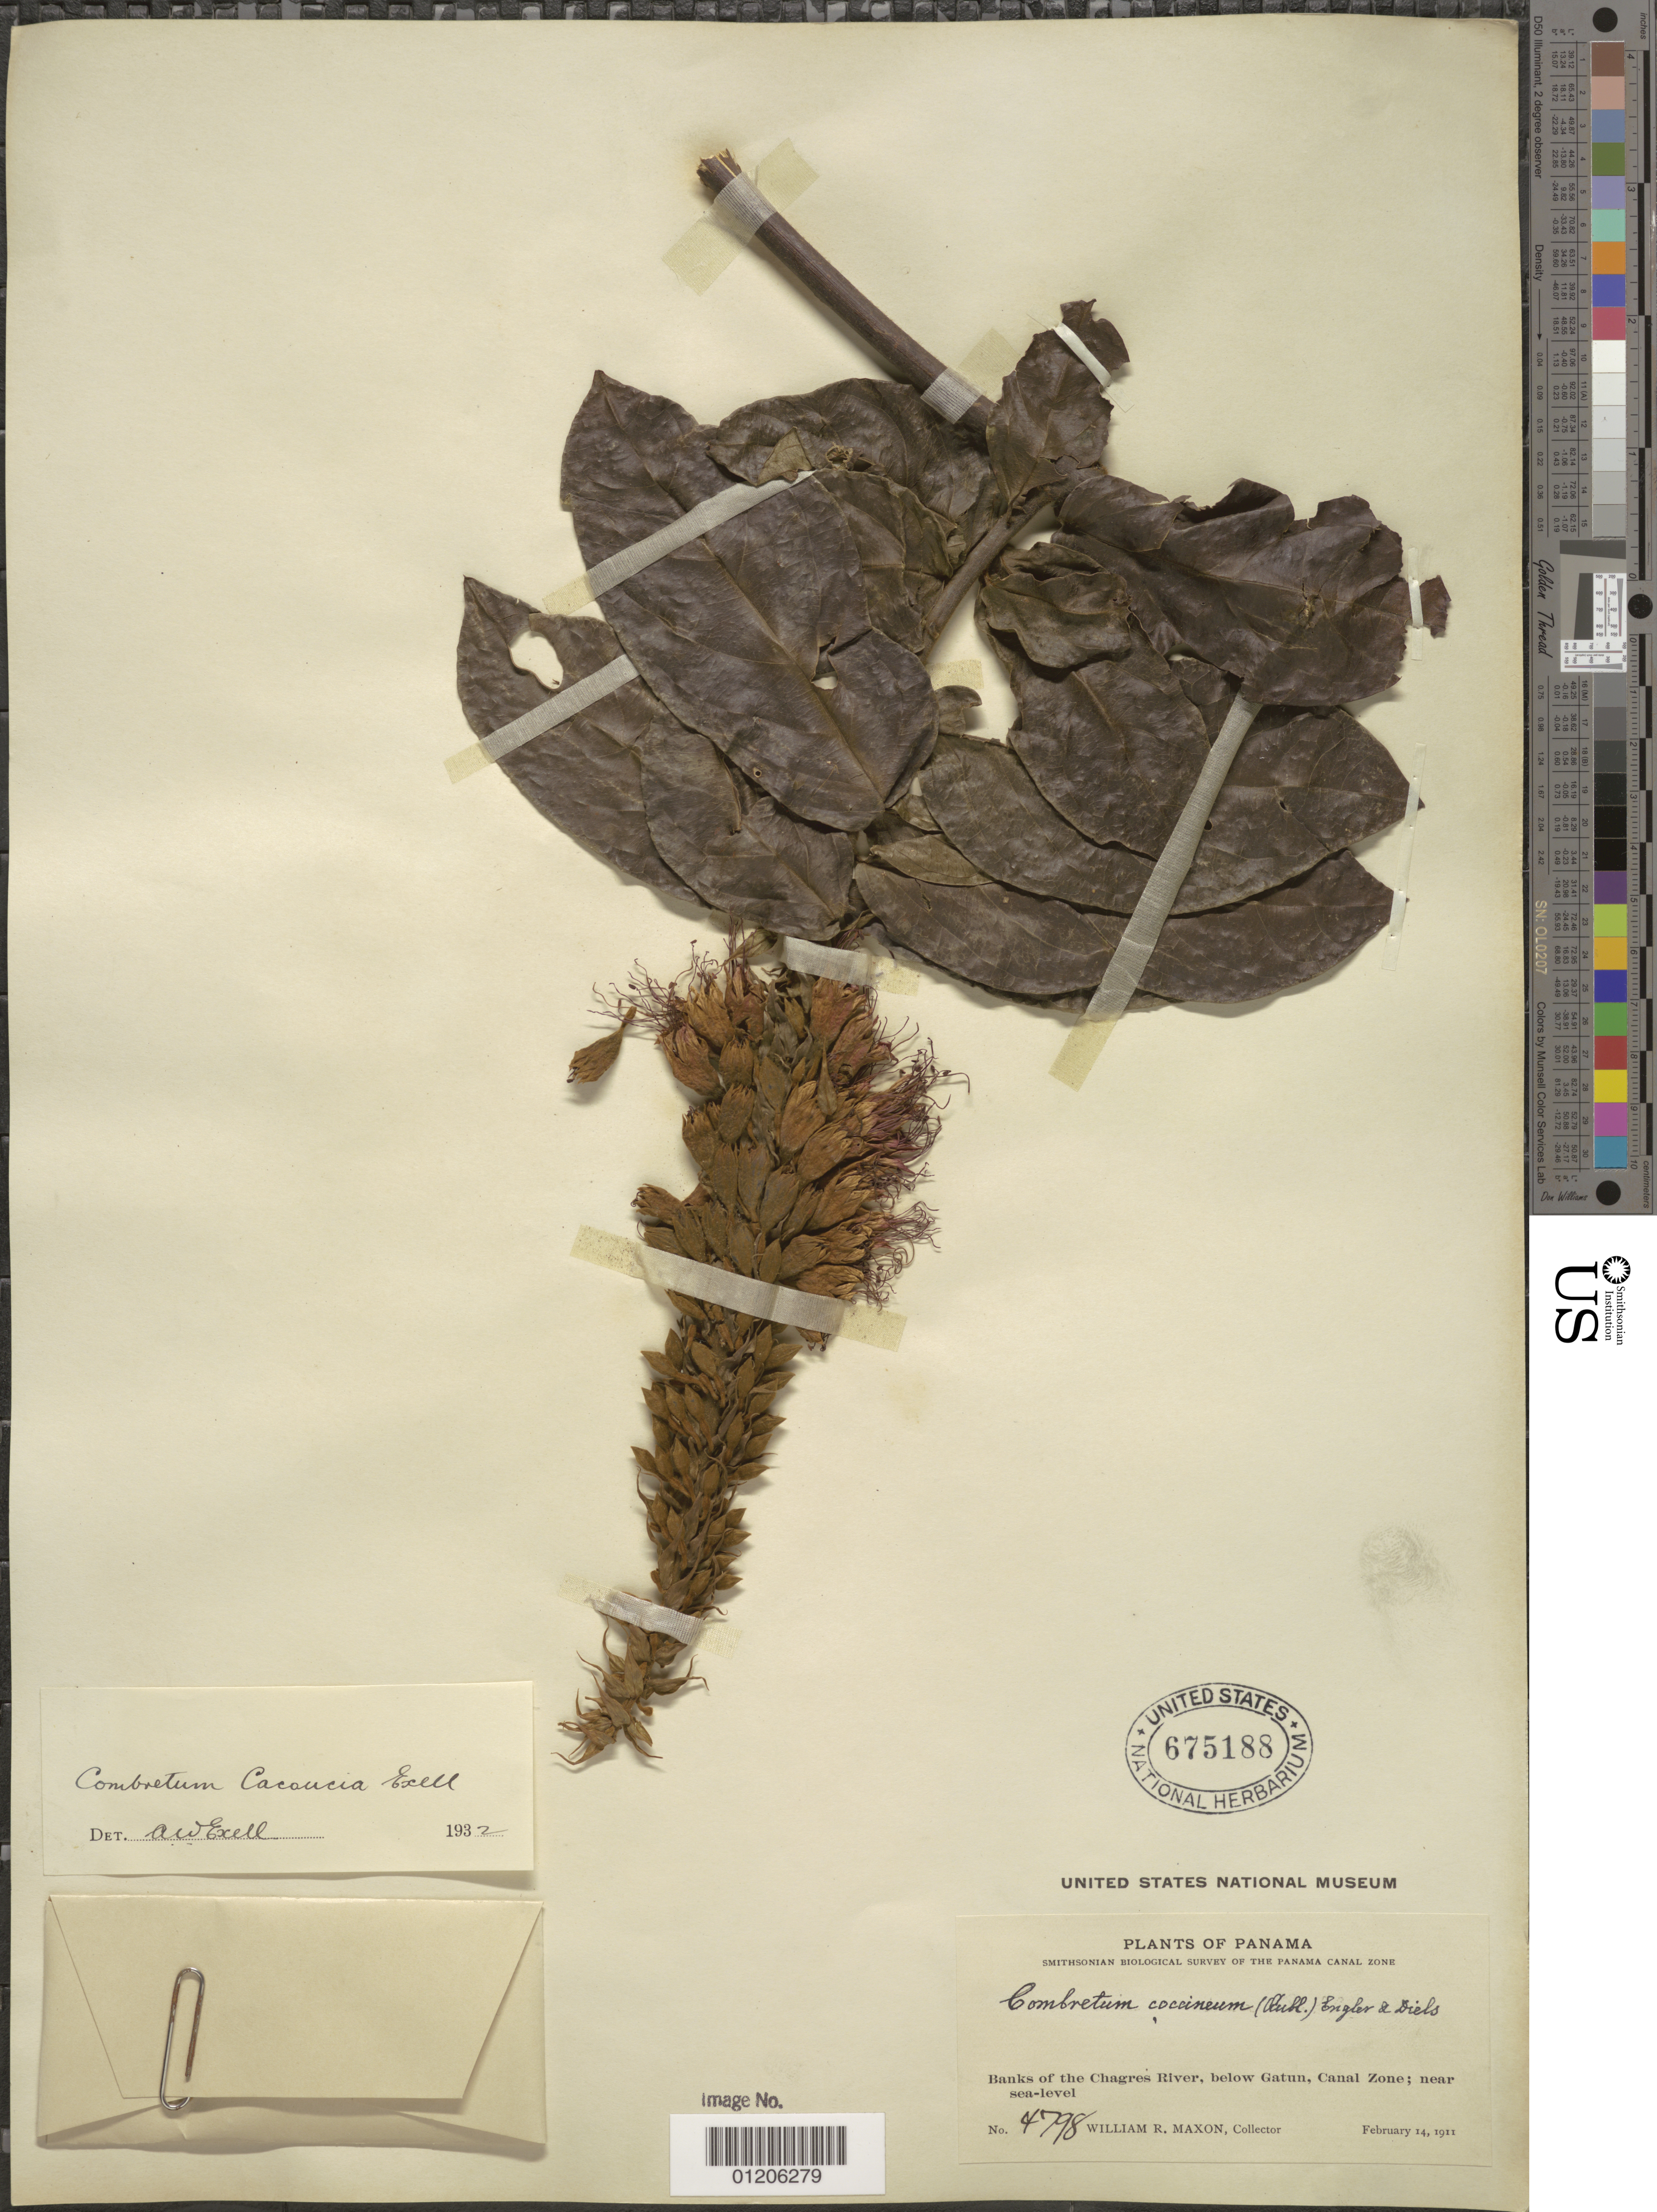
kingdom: Plantae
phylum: Tracheophyta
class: Magnoliopsida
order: Myrtales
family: Combretaceae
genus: Combretum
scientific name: Combretum cacoucia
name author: Exell ex Sandwith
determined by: Exell, A. W.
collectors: W. R. Maxon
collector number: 4798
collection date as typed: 14 Feb 1911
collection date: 1911-02-14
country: Panama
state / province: Colón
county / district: Canal Zone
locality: Banks of the Chagres River, below Gatun, Canal Zone; near sea level.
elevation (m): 0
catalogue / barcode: US 675188